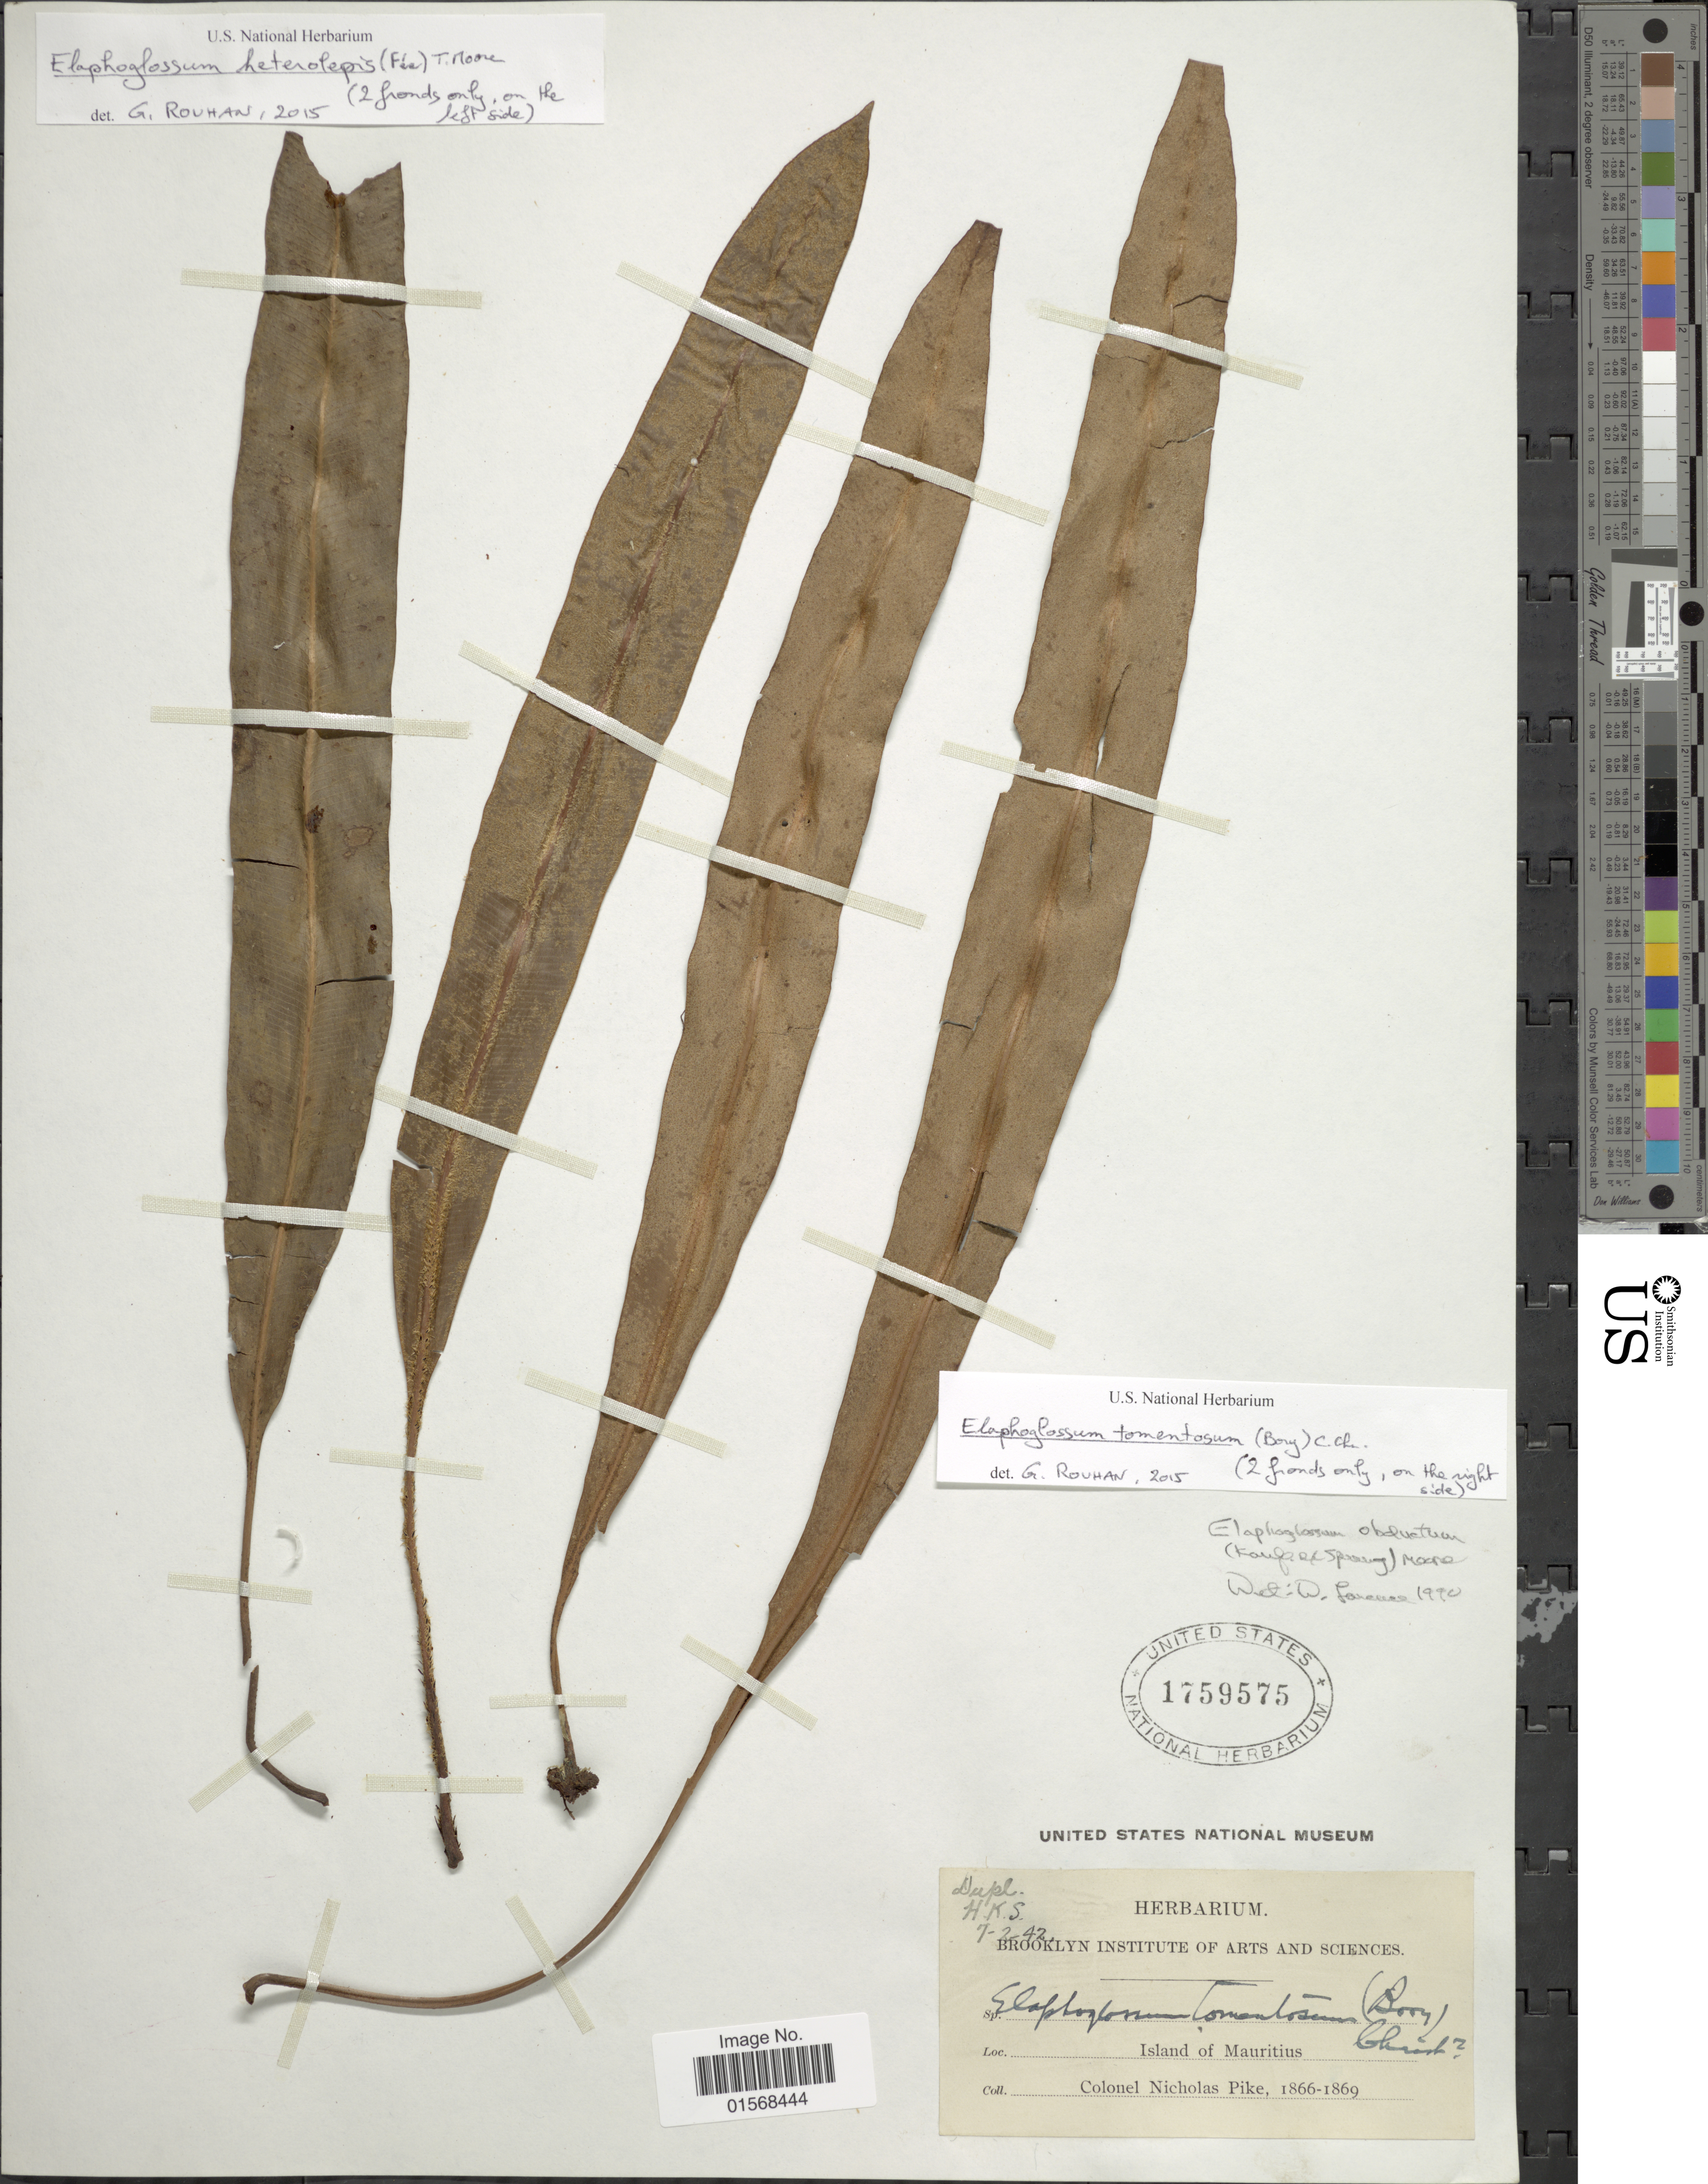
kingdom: Plantae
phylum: Tracheophyta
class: Polypodiopsida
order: Polypodiales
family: Dryopteridaceae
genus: Elaphoglossum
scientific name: Elaphoglossum heterolepis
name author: (Fée) T. Moore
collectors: N. Pike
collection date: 1866/1869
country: Mauritius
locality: Island of Mauritius.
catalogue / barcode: US 1759575